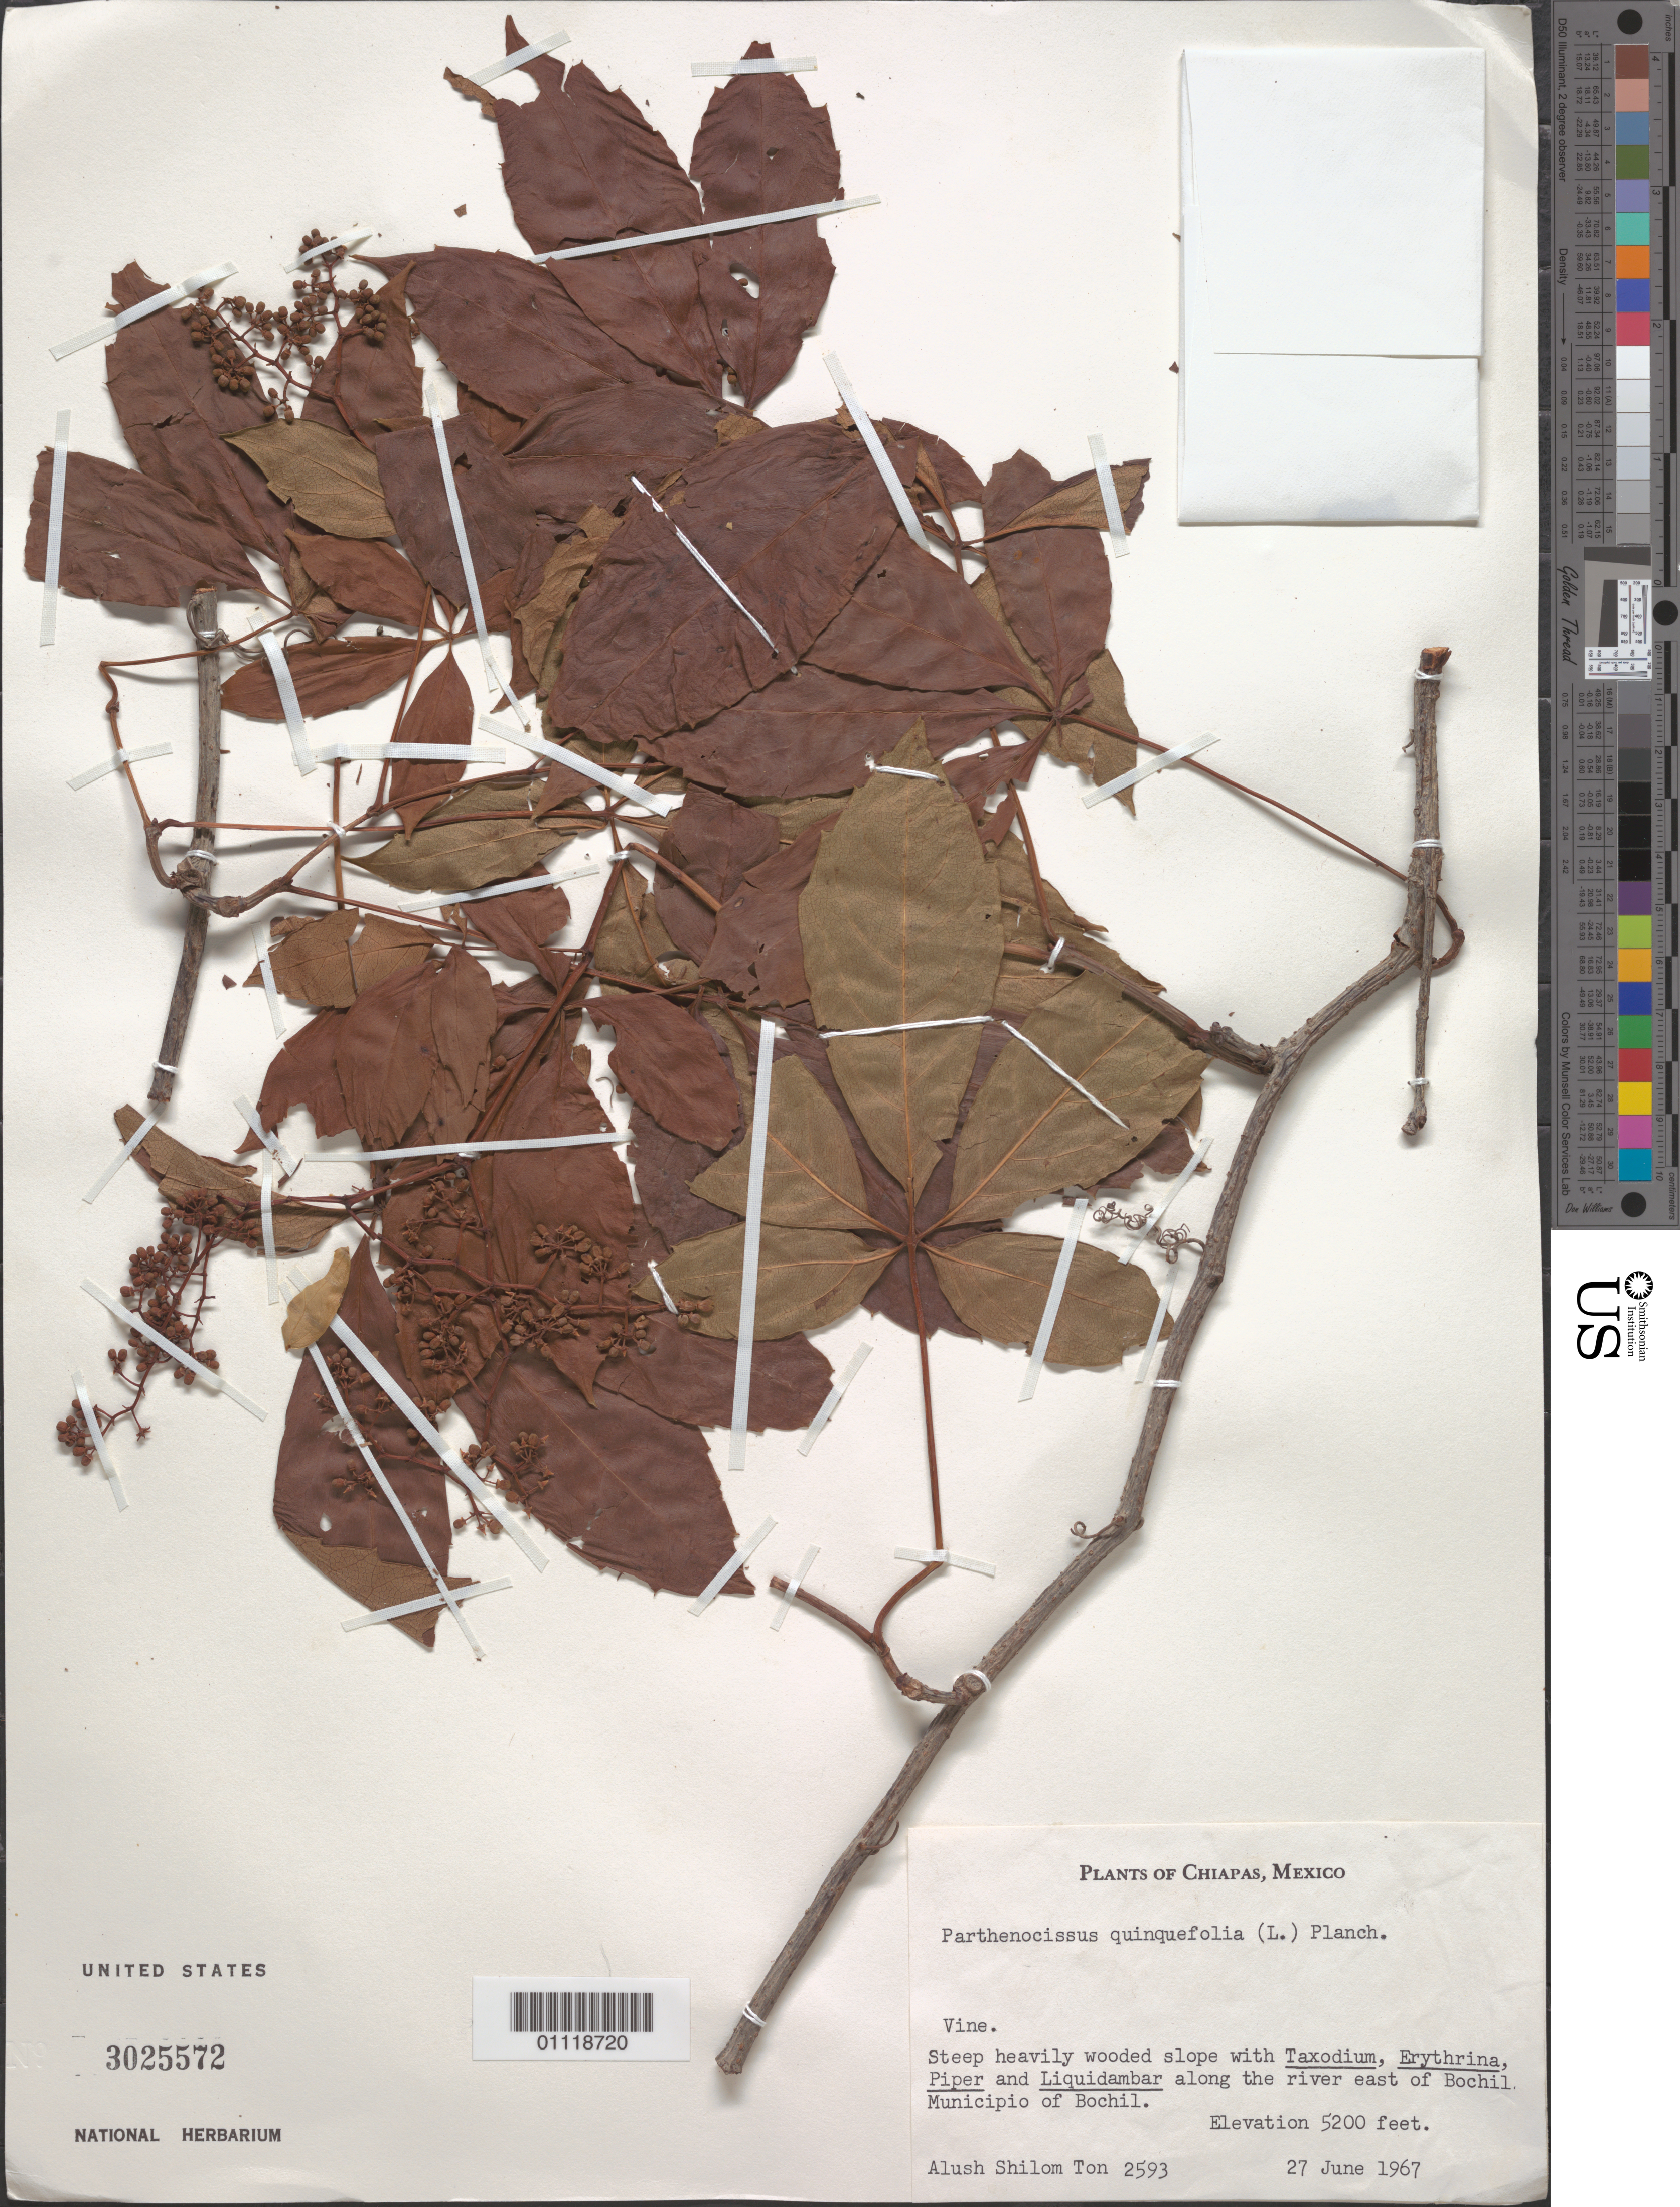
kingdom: Plantae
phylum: Tracheophyta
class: Magnoliopsida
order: Vitales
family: Vitaceae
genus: Parthenocissus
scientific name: Parthenocissus quinquefolia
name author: (L.) Planch.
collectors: A. S. Ton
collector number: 2593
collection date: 1967-06-27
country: Mexico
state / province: Chiapas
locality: Along the river E of Bochil. Municipio of Bochil.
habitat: Vine. Steep heavily wooded slope along the river.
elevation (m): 1585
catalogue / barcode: US 3025572